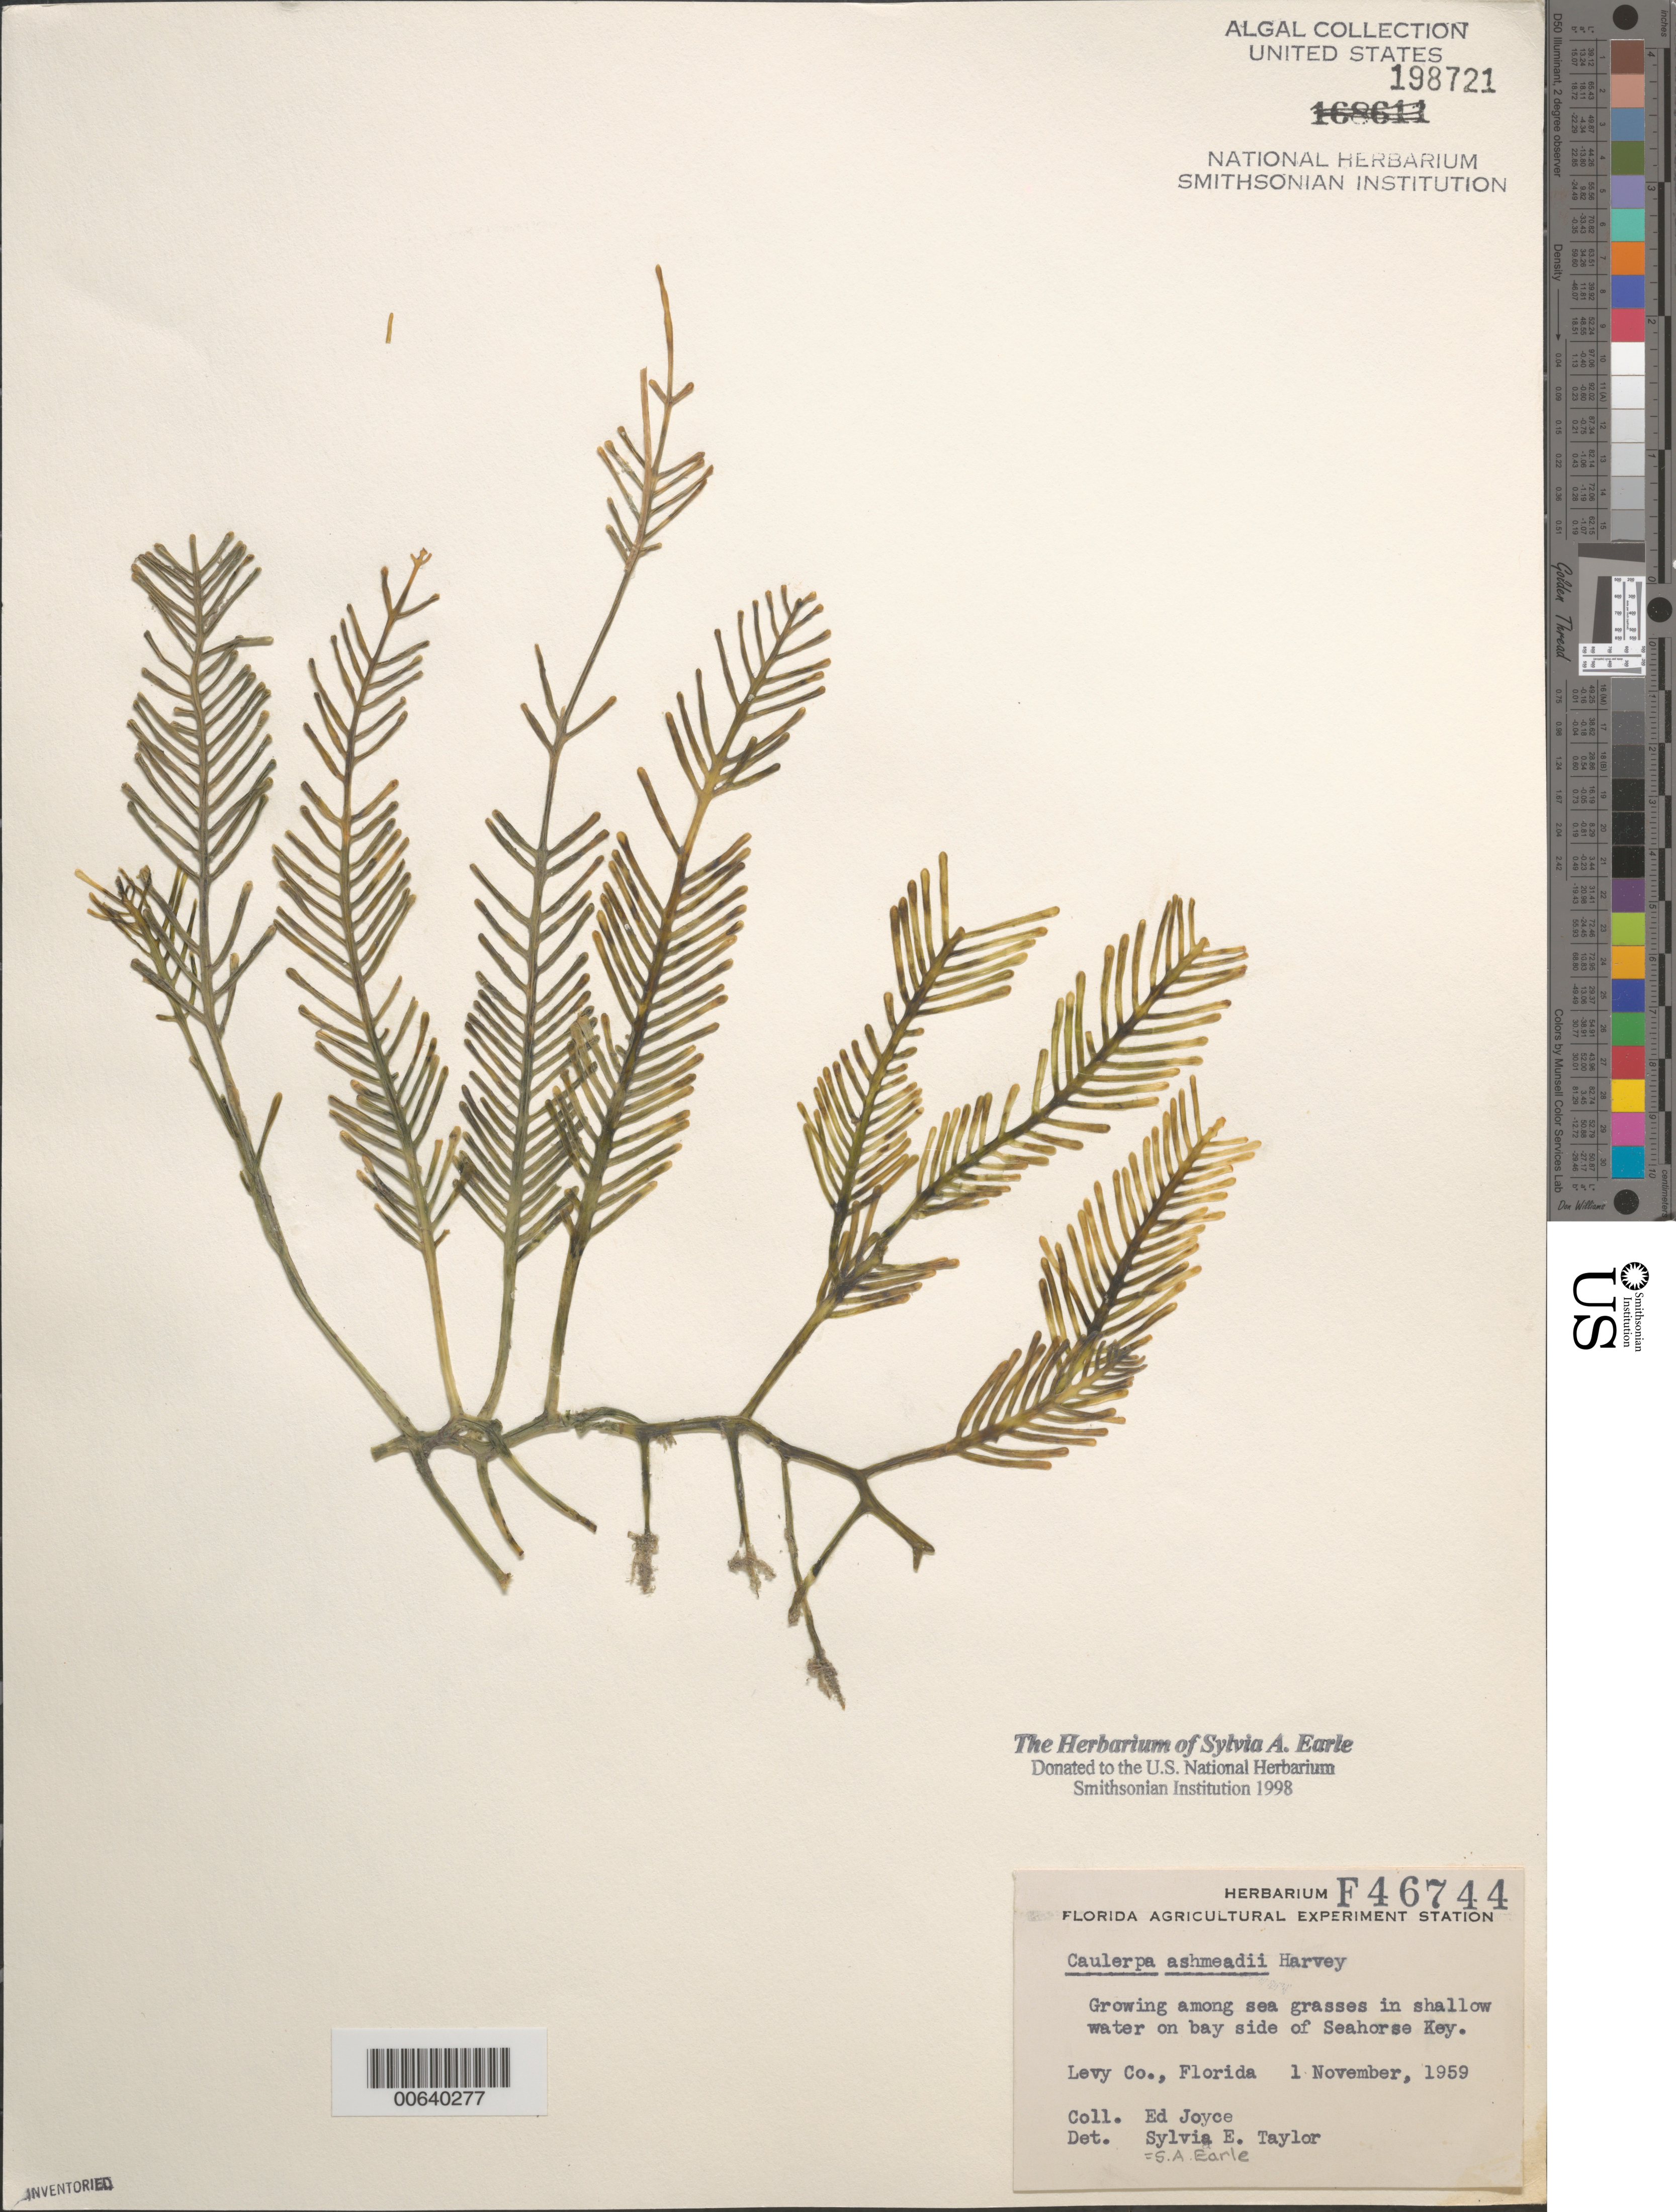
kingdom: Plantae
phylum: Chlorophyta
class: Ulvophyceae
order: Bryopsidales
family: Caulerpaceae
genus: Caulerpa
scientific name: Caulerpa ashmeadii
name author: Harv.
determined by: Earle, S. A.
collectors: E. Joyce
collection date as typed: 01 Nov 1959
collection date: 1959-11-01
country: United States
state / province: Florida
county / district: Levy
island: Seahorse Key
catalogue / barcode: US 198721